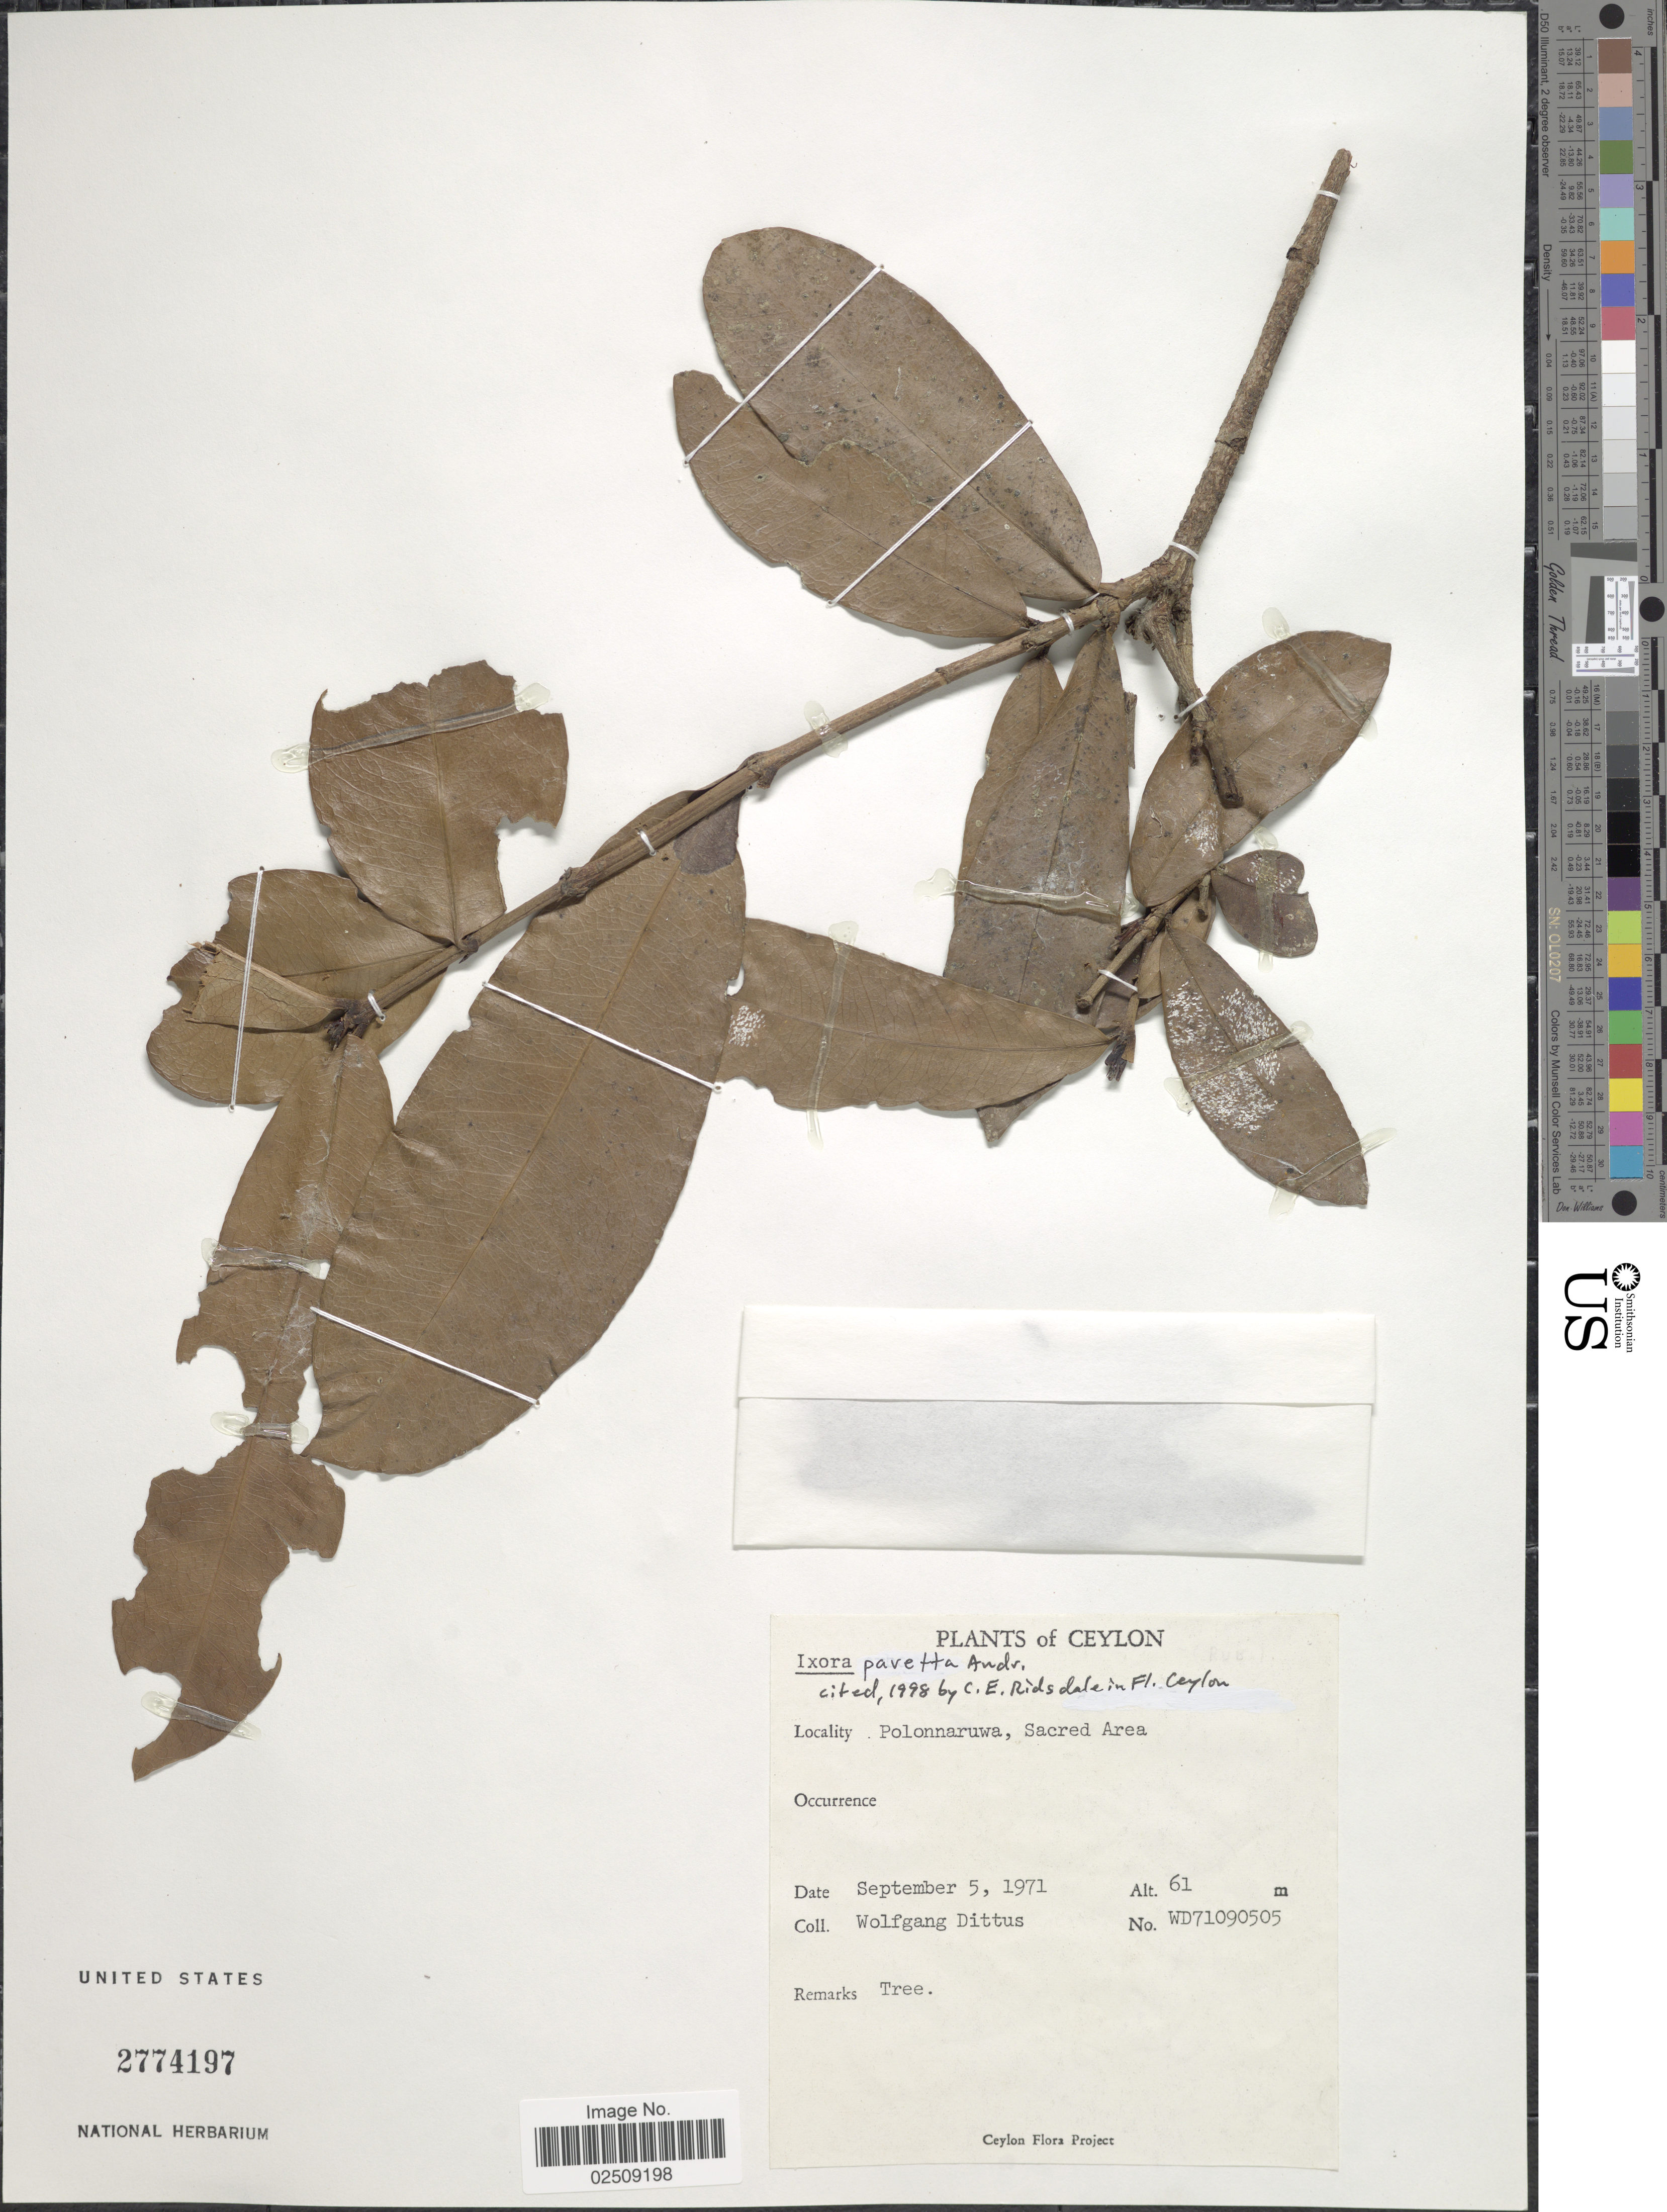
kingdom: Plantae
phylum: Tracheophyta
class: Magnoliopsida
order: Gentianales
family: Rubiaceae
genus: Ixora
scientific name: Ixora pavetta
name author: Andrews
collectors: W. Dittus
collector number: WD71090505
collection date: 1971-09-05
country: Sri Lanka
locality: Ceylon. Polonnaruwa, Sacred Area.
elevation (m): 61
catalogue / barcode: US 2774197